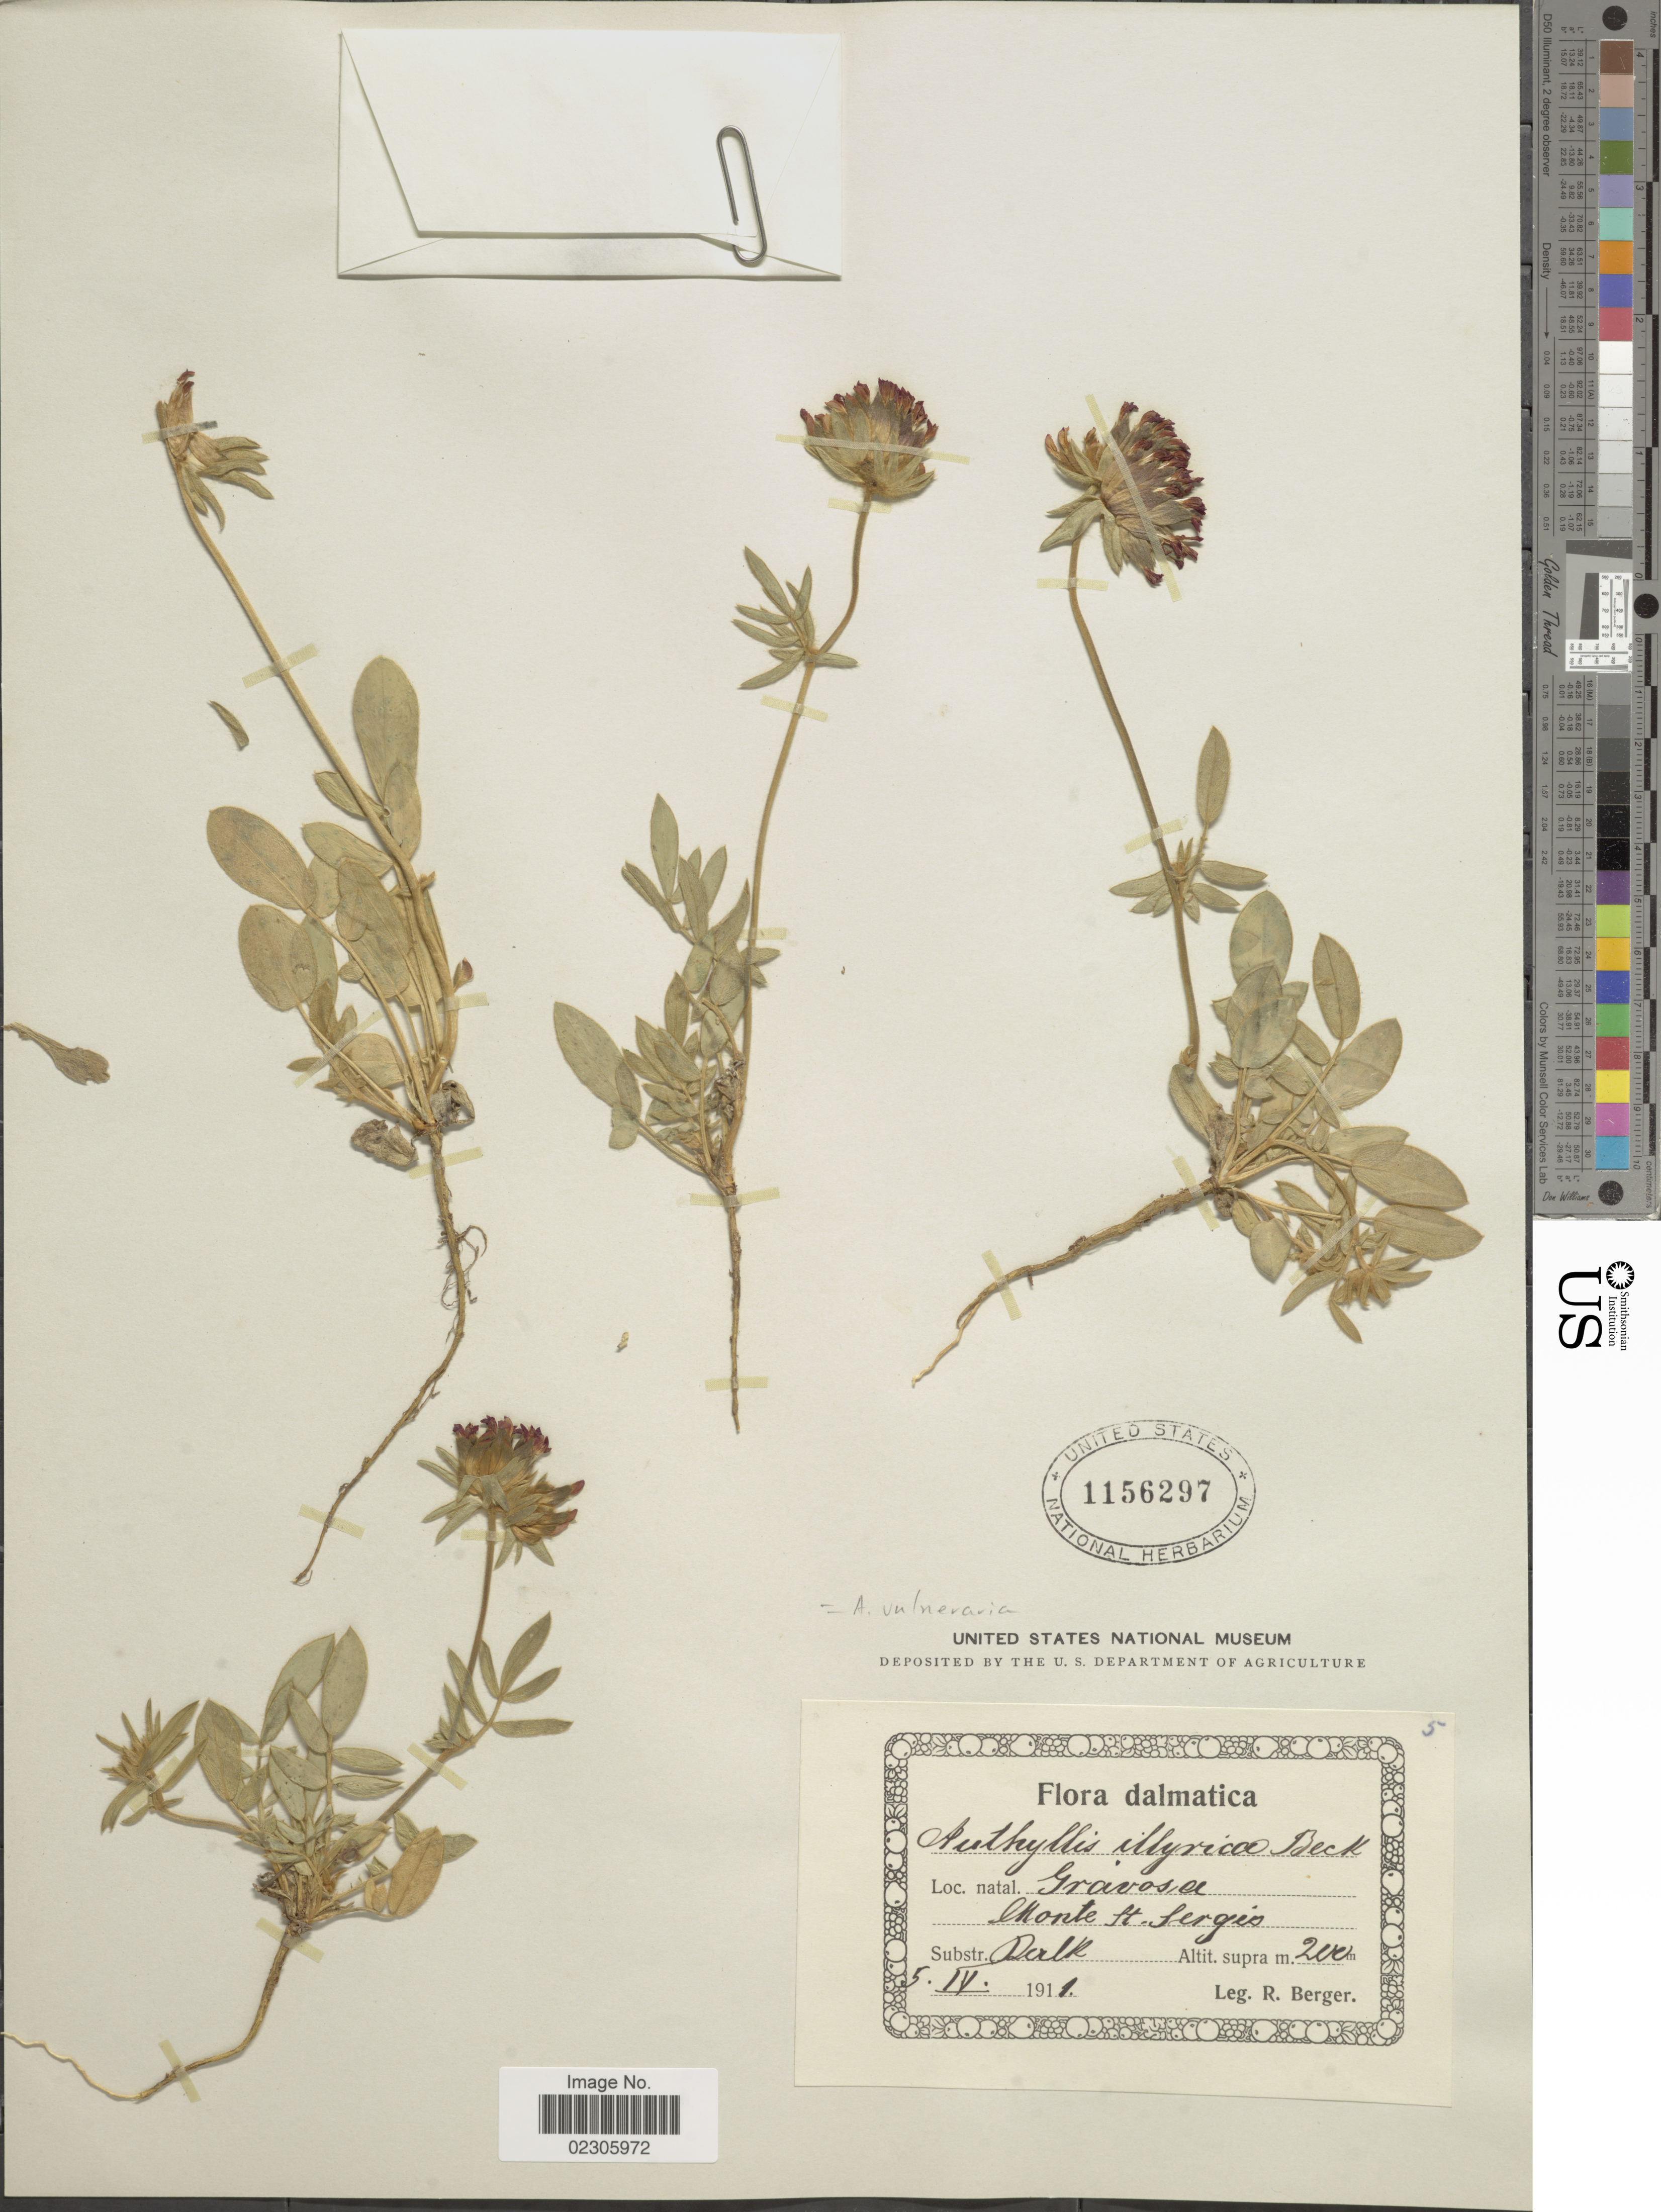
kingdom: Plantae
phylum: Tracheophyta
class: Magnoliopsida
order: Fabales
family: Fabaceae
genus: Anthyllis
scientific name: Anthyllis vulneraria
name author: L.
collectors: R. Berger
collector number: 5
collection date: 1911-04-05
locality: Dalmatia, Gravosa, Chonte St. Sergin [interpreted]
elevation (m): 200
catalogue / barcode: US 1156297